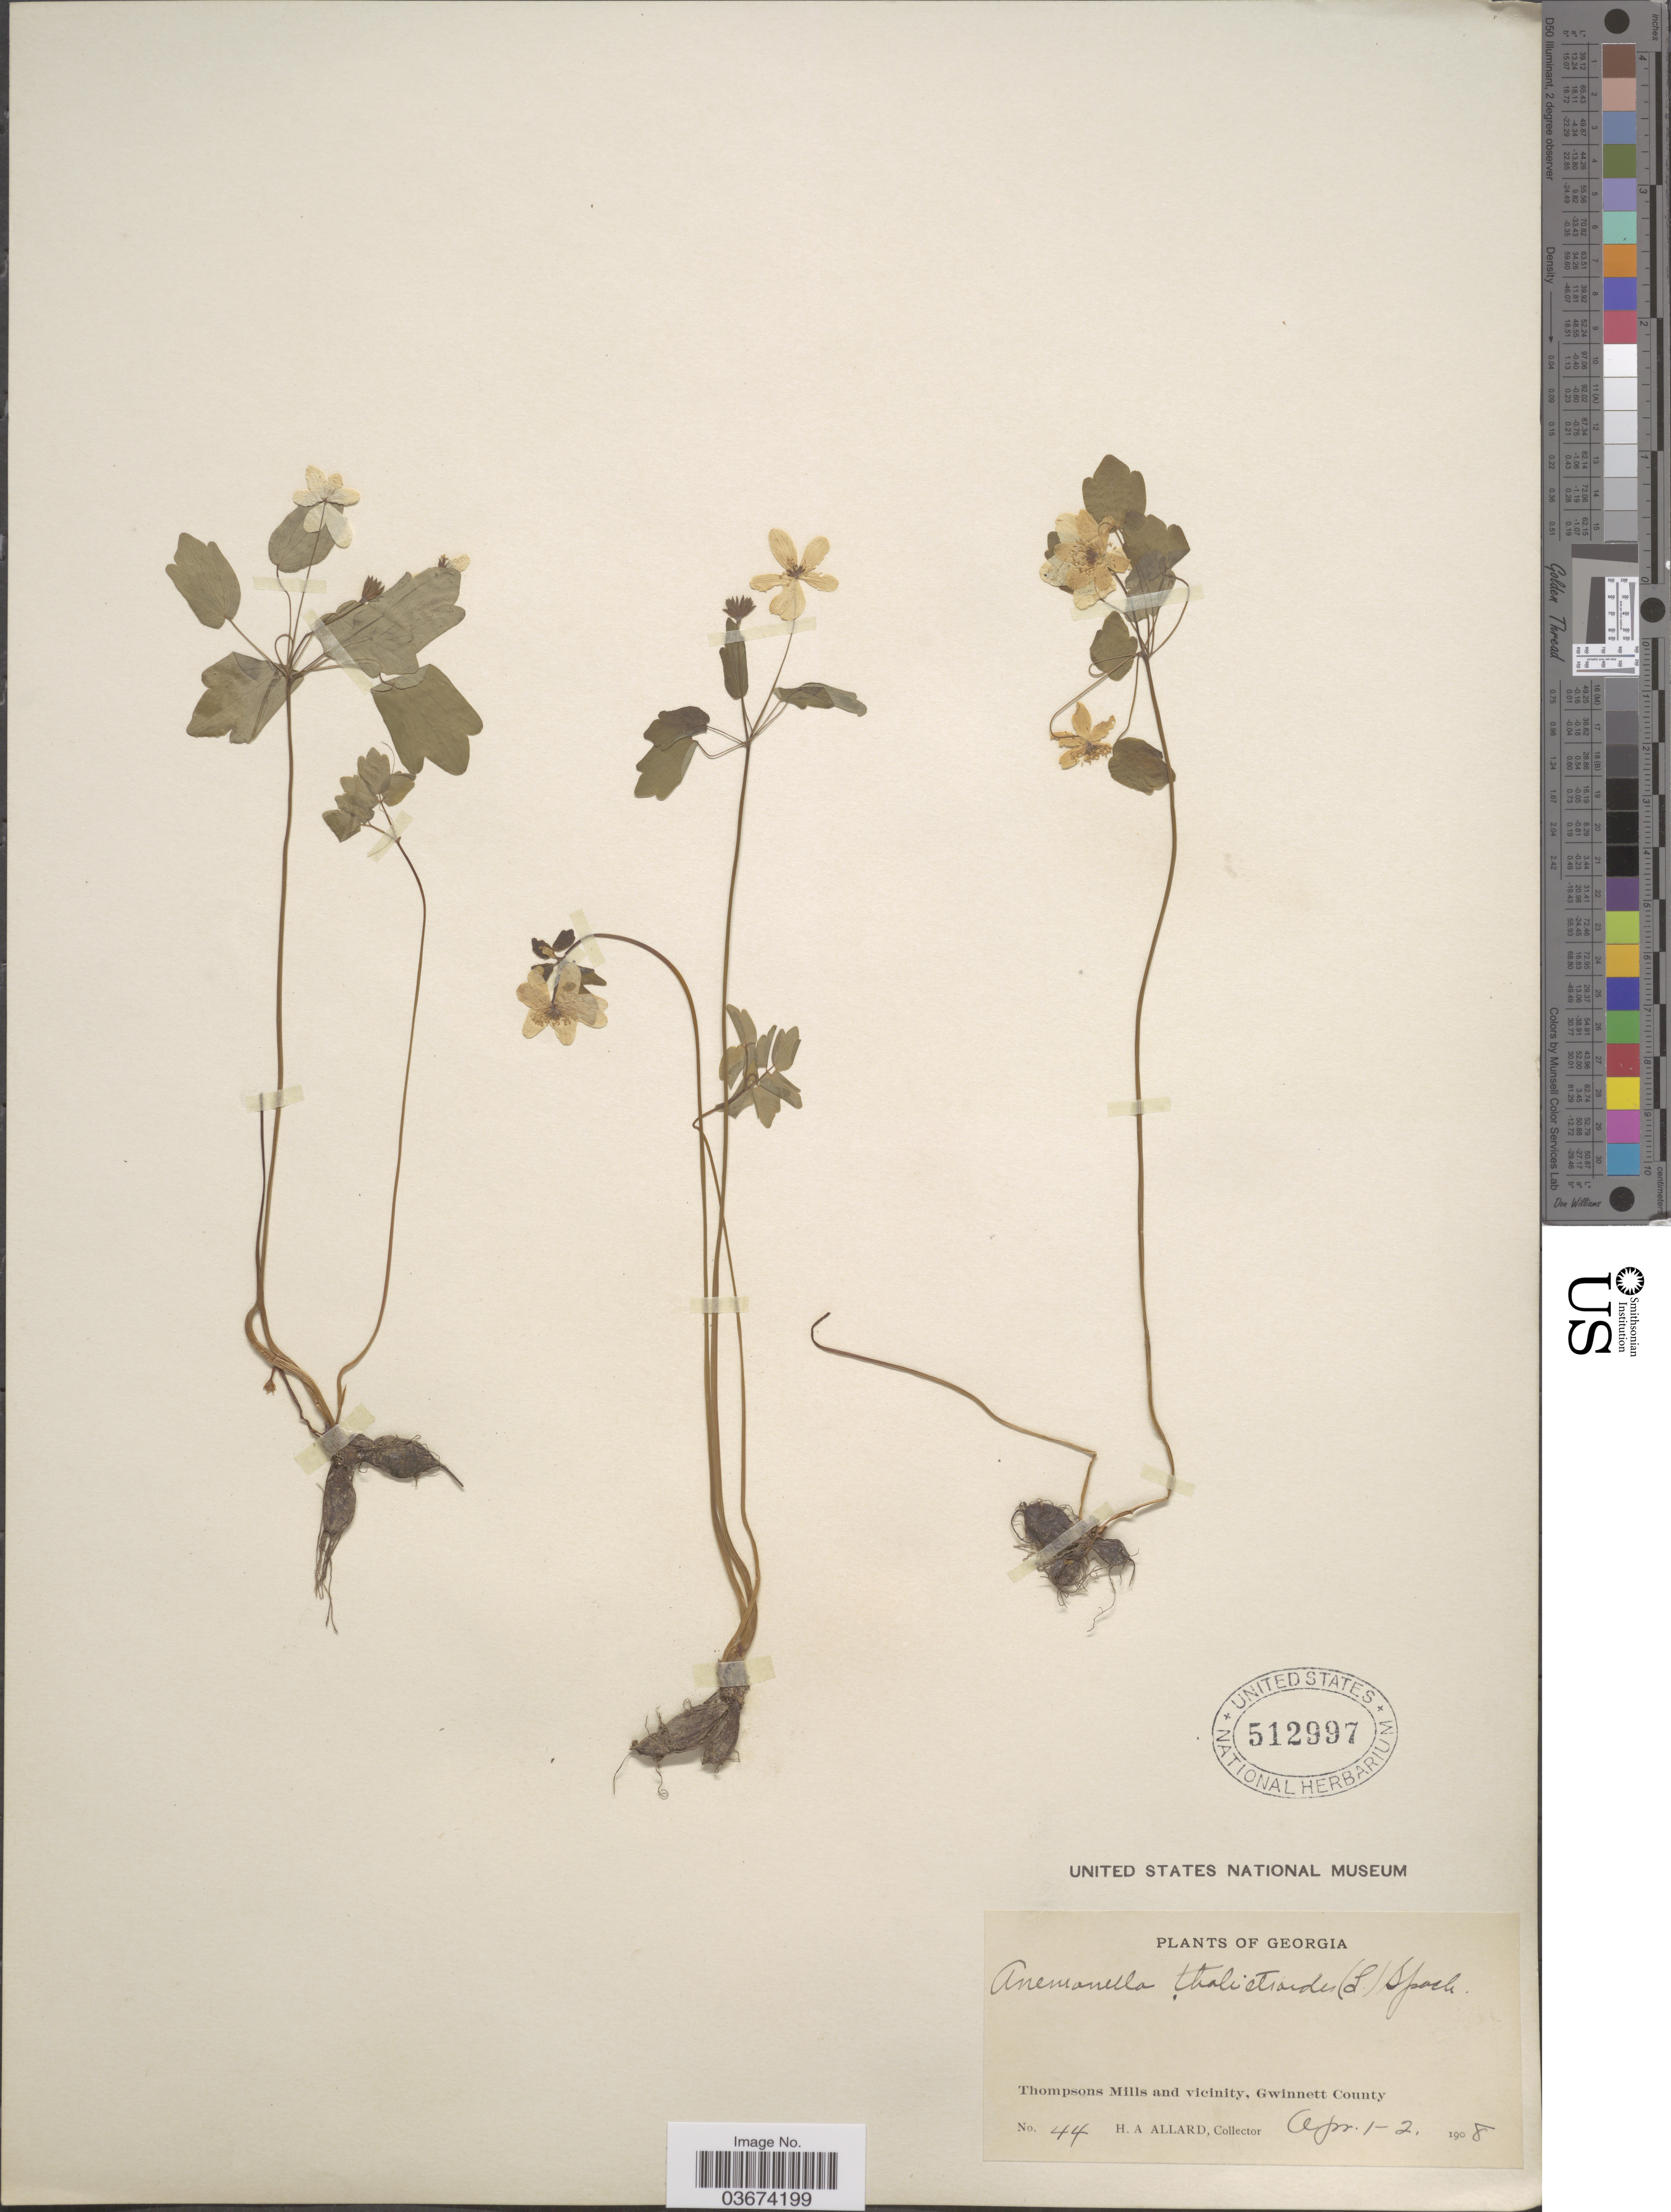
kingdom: Plantae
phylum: Tracheophyta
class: Magnoliopsida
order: Ranunculales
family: Ranunculaceae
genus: Thalictrum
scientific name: Thalictrum thalictroides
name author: (L.) A.J. Eames & B. Boivin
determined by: Strong, M. T., (US), Smithsonian Institution - National Museum of Natural History (UNITED STATES)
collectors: H. A. Allard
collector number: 44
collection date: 1908-04-01/1908-04-02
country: United States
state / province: Georgia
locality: Thompsons Mills and vicinity, Gwinnett County.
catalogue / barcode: US 512997